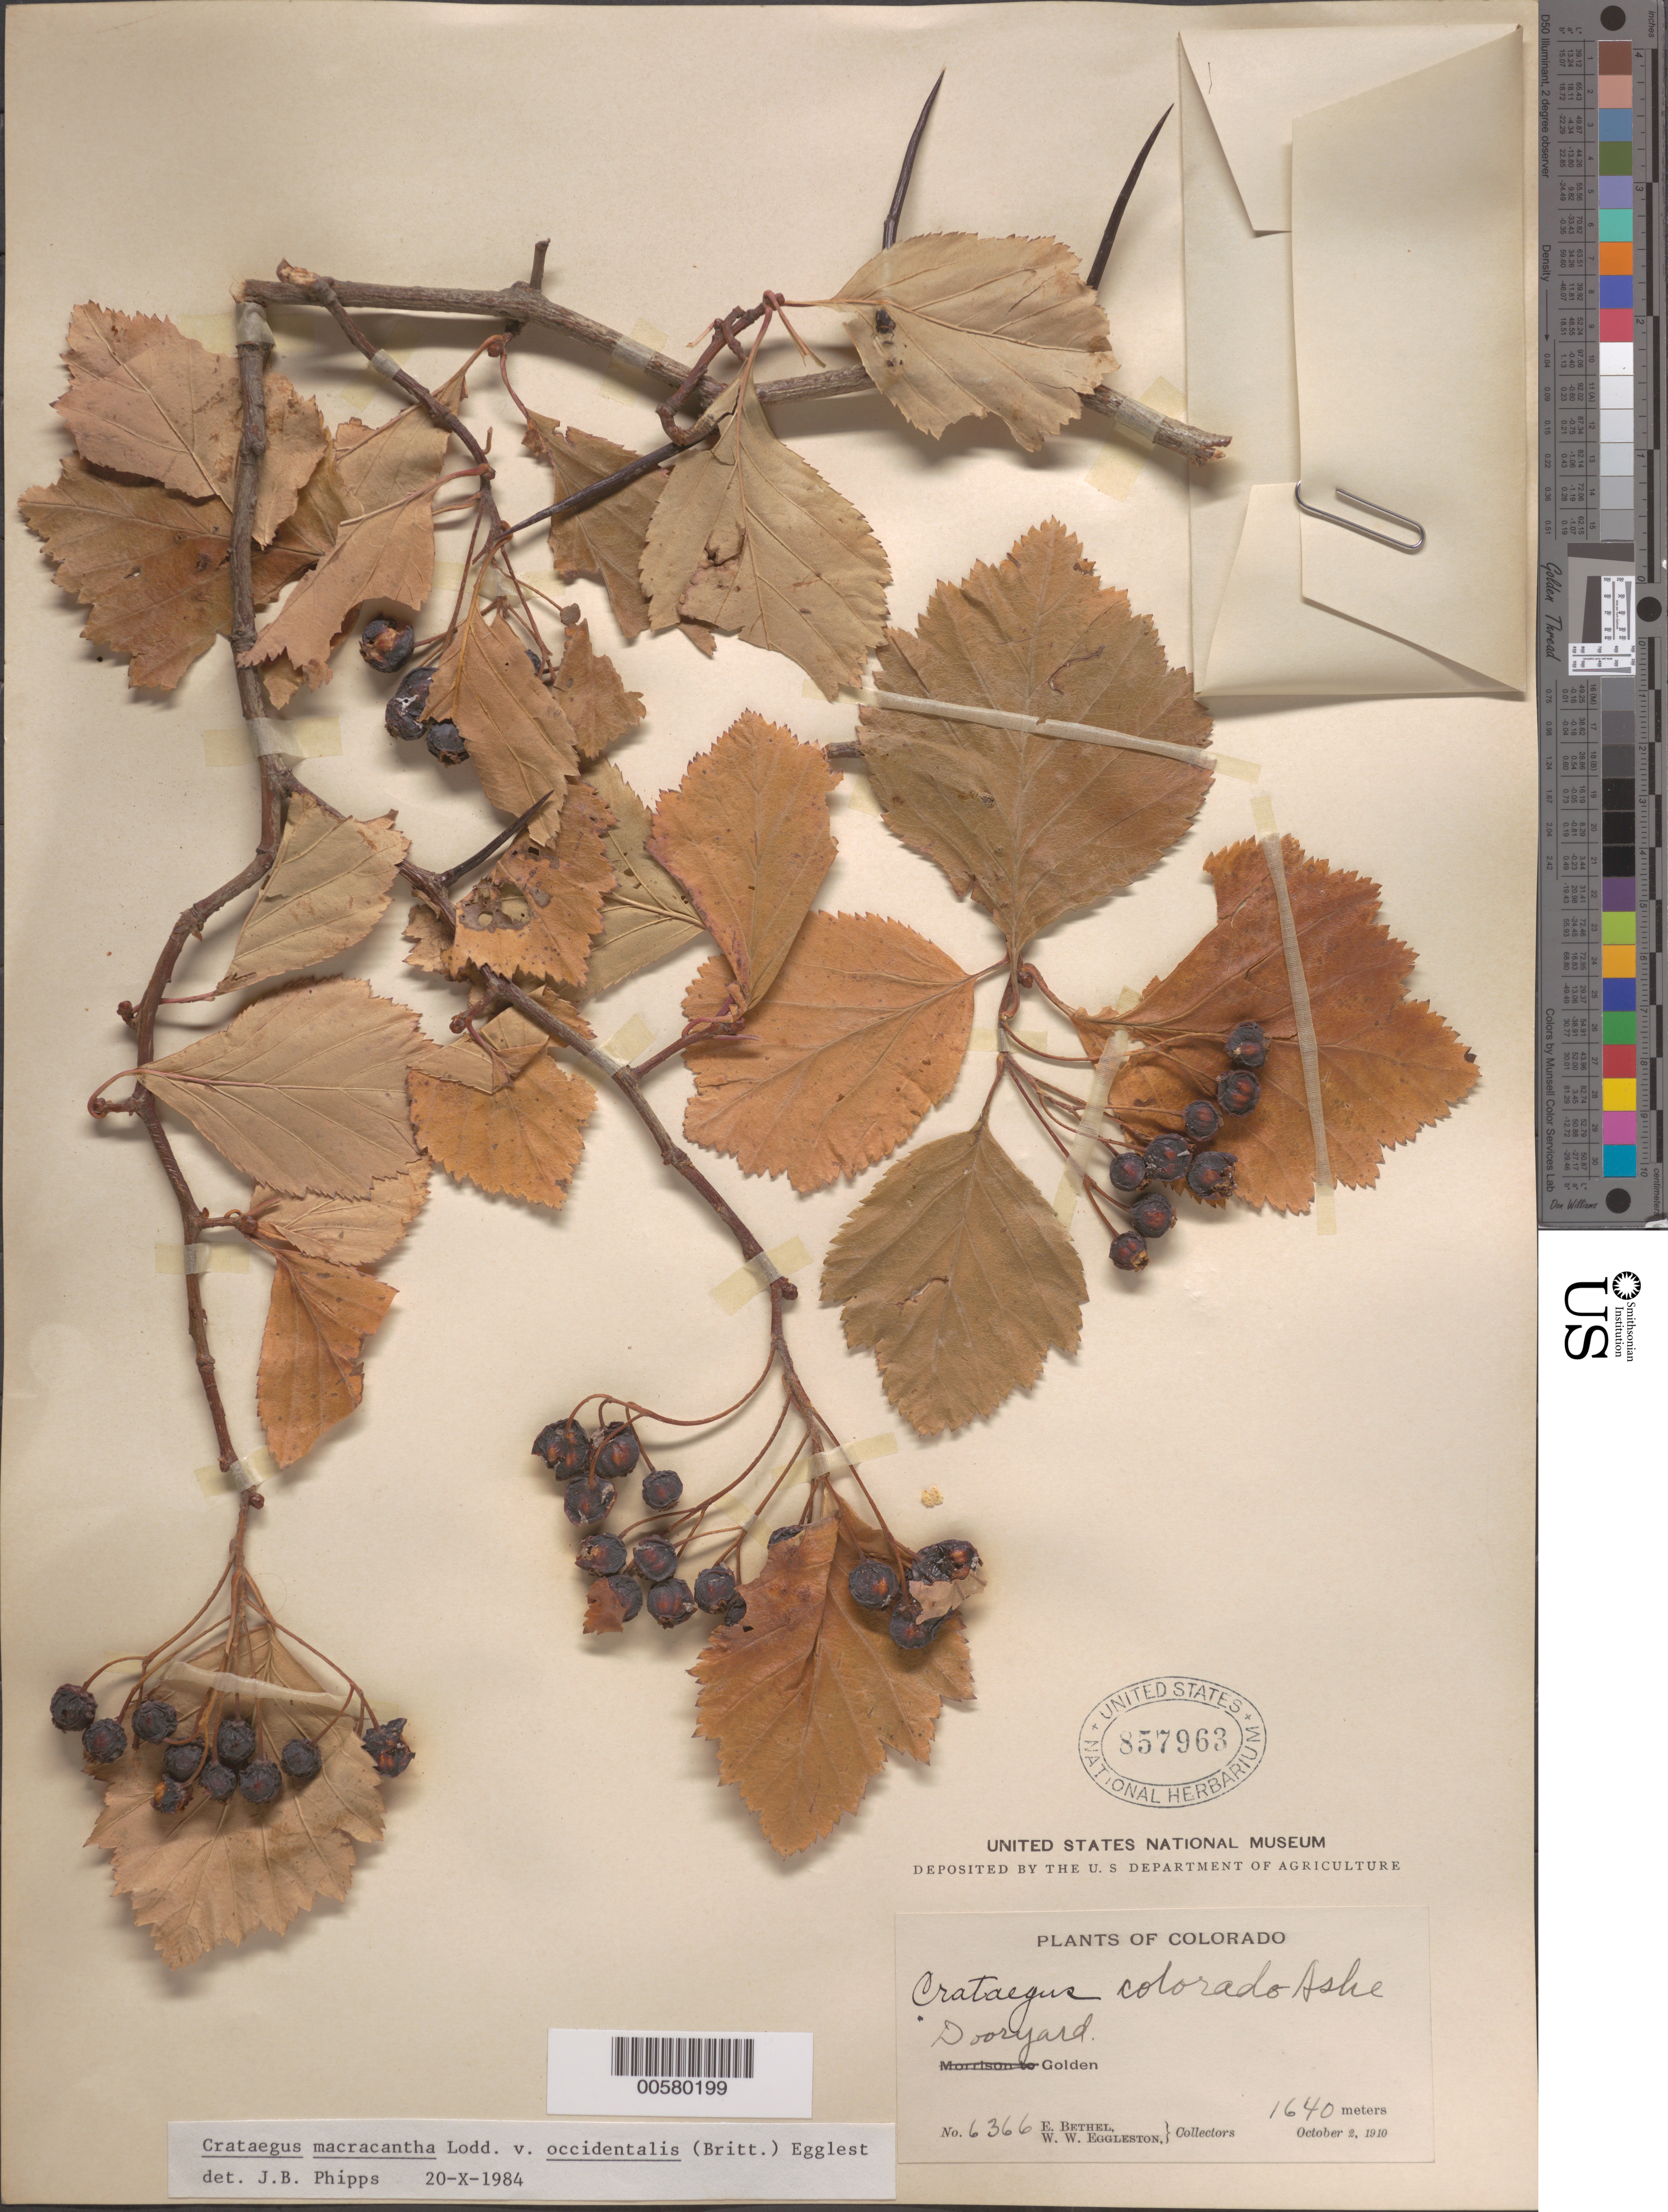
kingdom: Plantae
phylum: Tracheophyta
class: Magnoliopsida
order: Rosales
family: Rosaceae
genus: Crataegus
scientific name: Crataegus macracantha var. occidentalis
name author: (Britton) Eggl.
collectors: E. Bethel & W. W. Eggleston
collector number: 6366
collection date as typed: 02 Oct 1910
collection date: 1910-10-02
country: United States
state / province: Colorado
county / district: Jefferson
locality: Golden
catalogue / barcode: US 857963